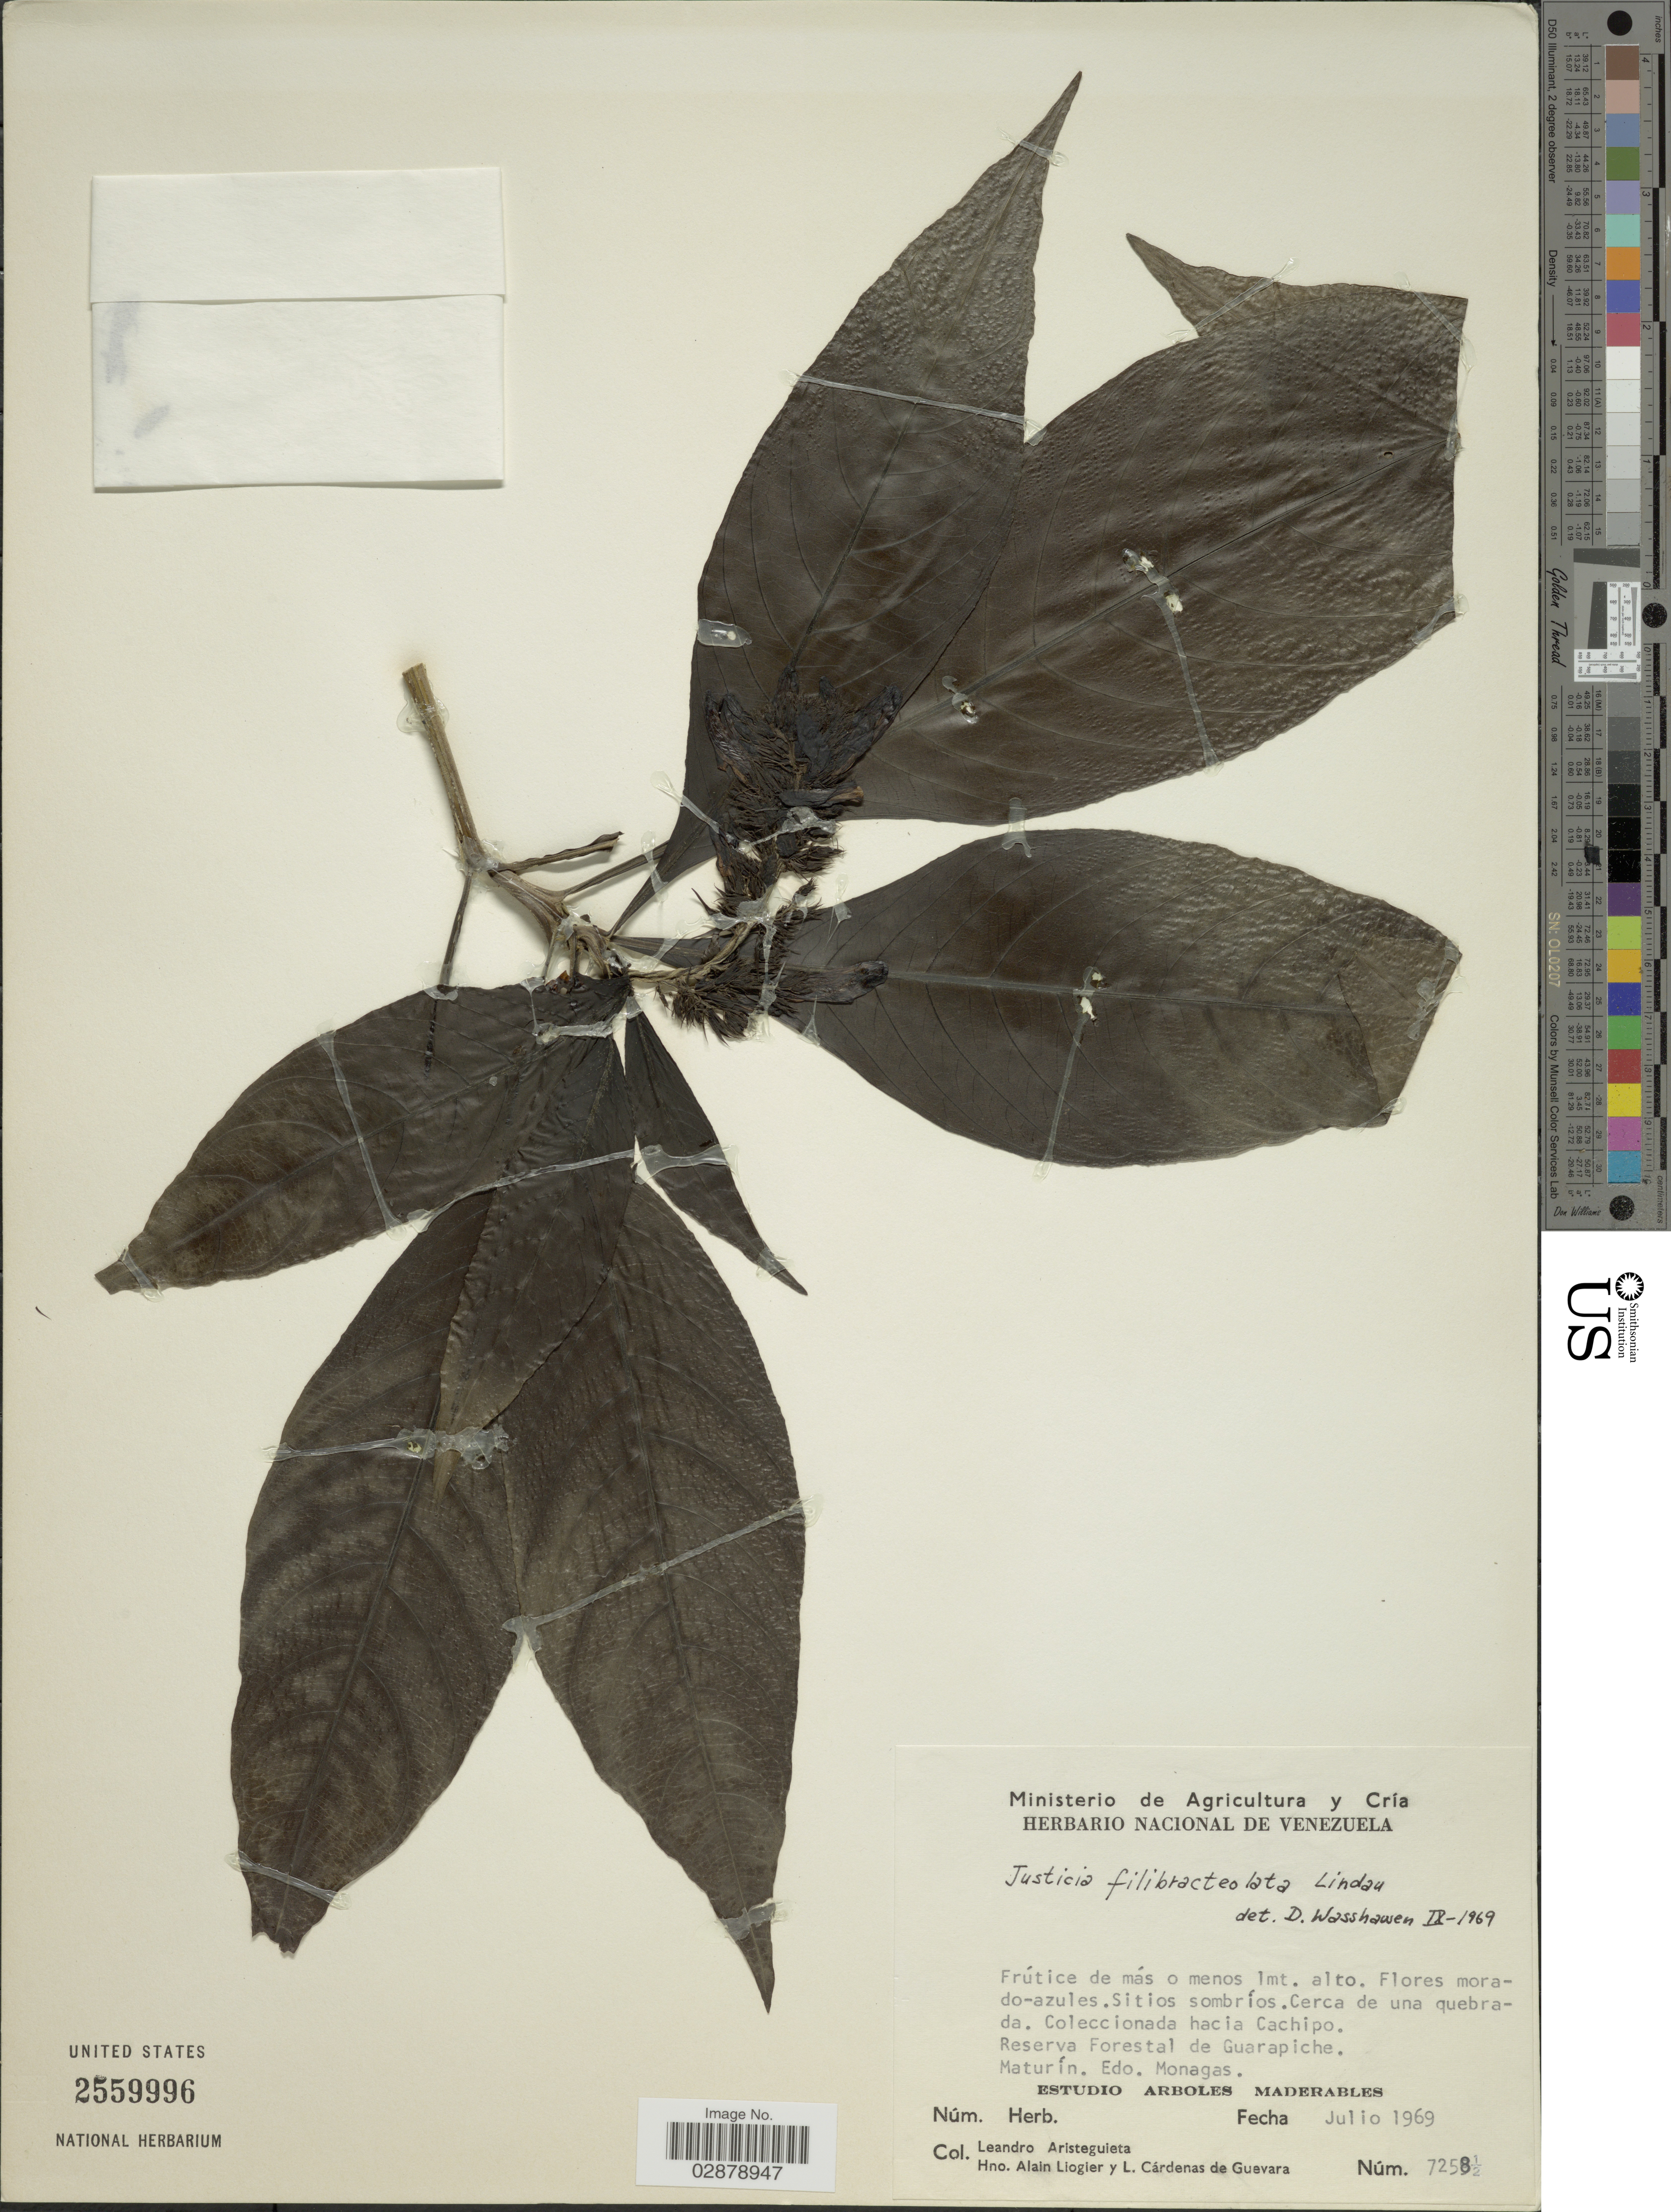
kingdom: Plantae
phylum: Tracheophyta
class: Magnoliopsida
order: Lamiales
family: Acanthaceae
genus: Justicia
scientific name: Justicia filibracteolata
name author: Lindau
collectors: L. Aristeguieta, A. H. Liogier & C. de Guevara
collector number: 7258½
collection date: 1969-07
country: Venezuela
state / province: Monagas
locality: Hacia Cachipo. Reserva Forestal de Guarapiche. Maturín. Estudio Arboles Maderables.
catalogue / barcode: US 2559996